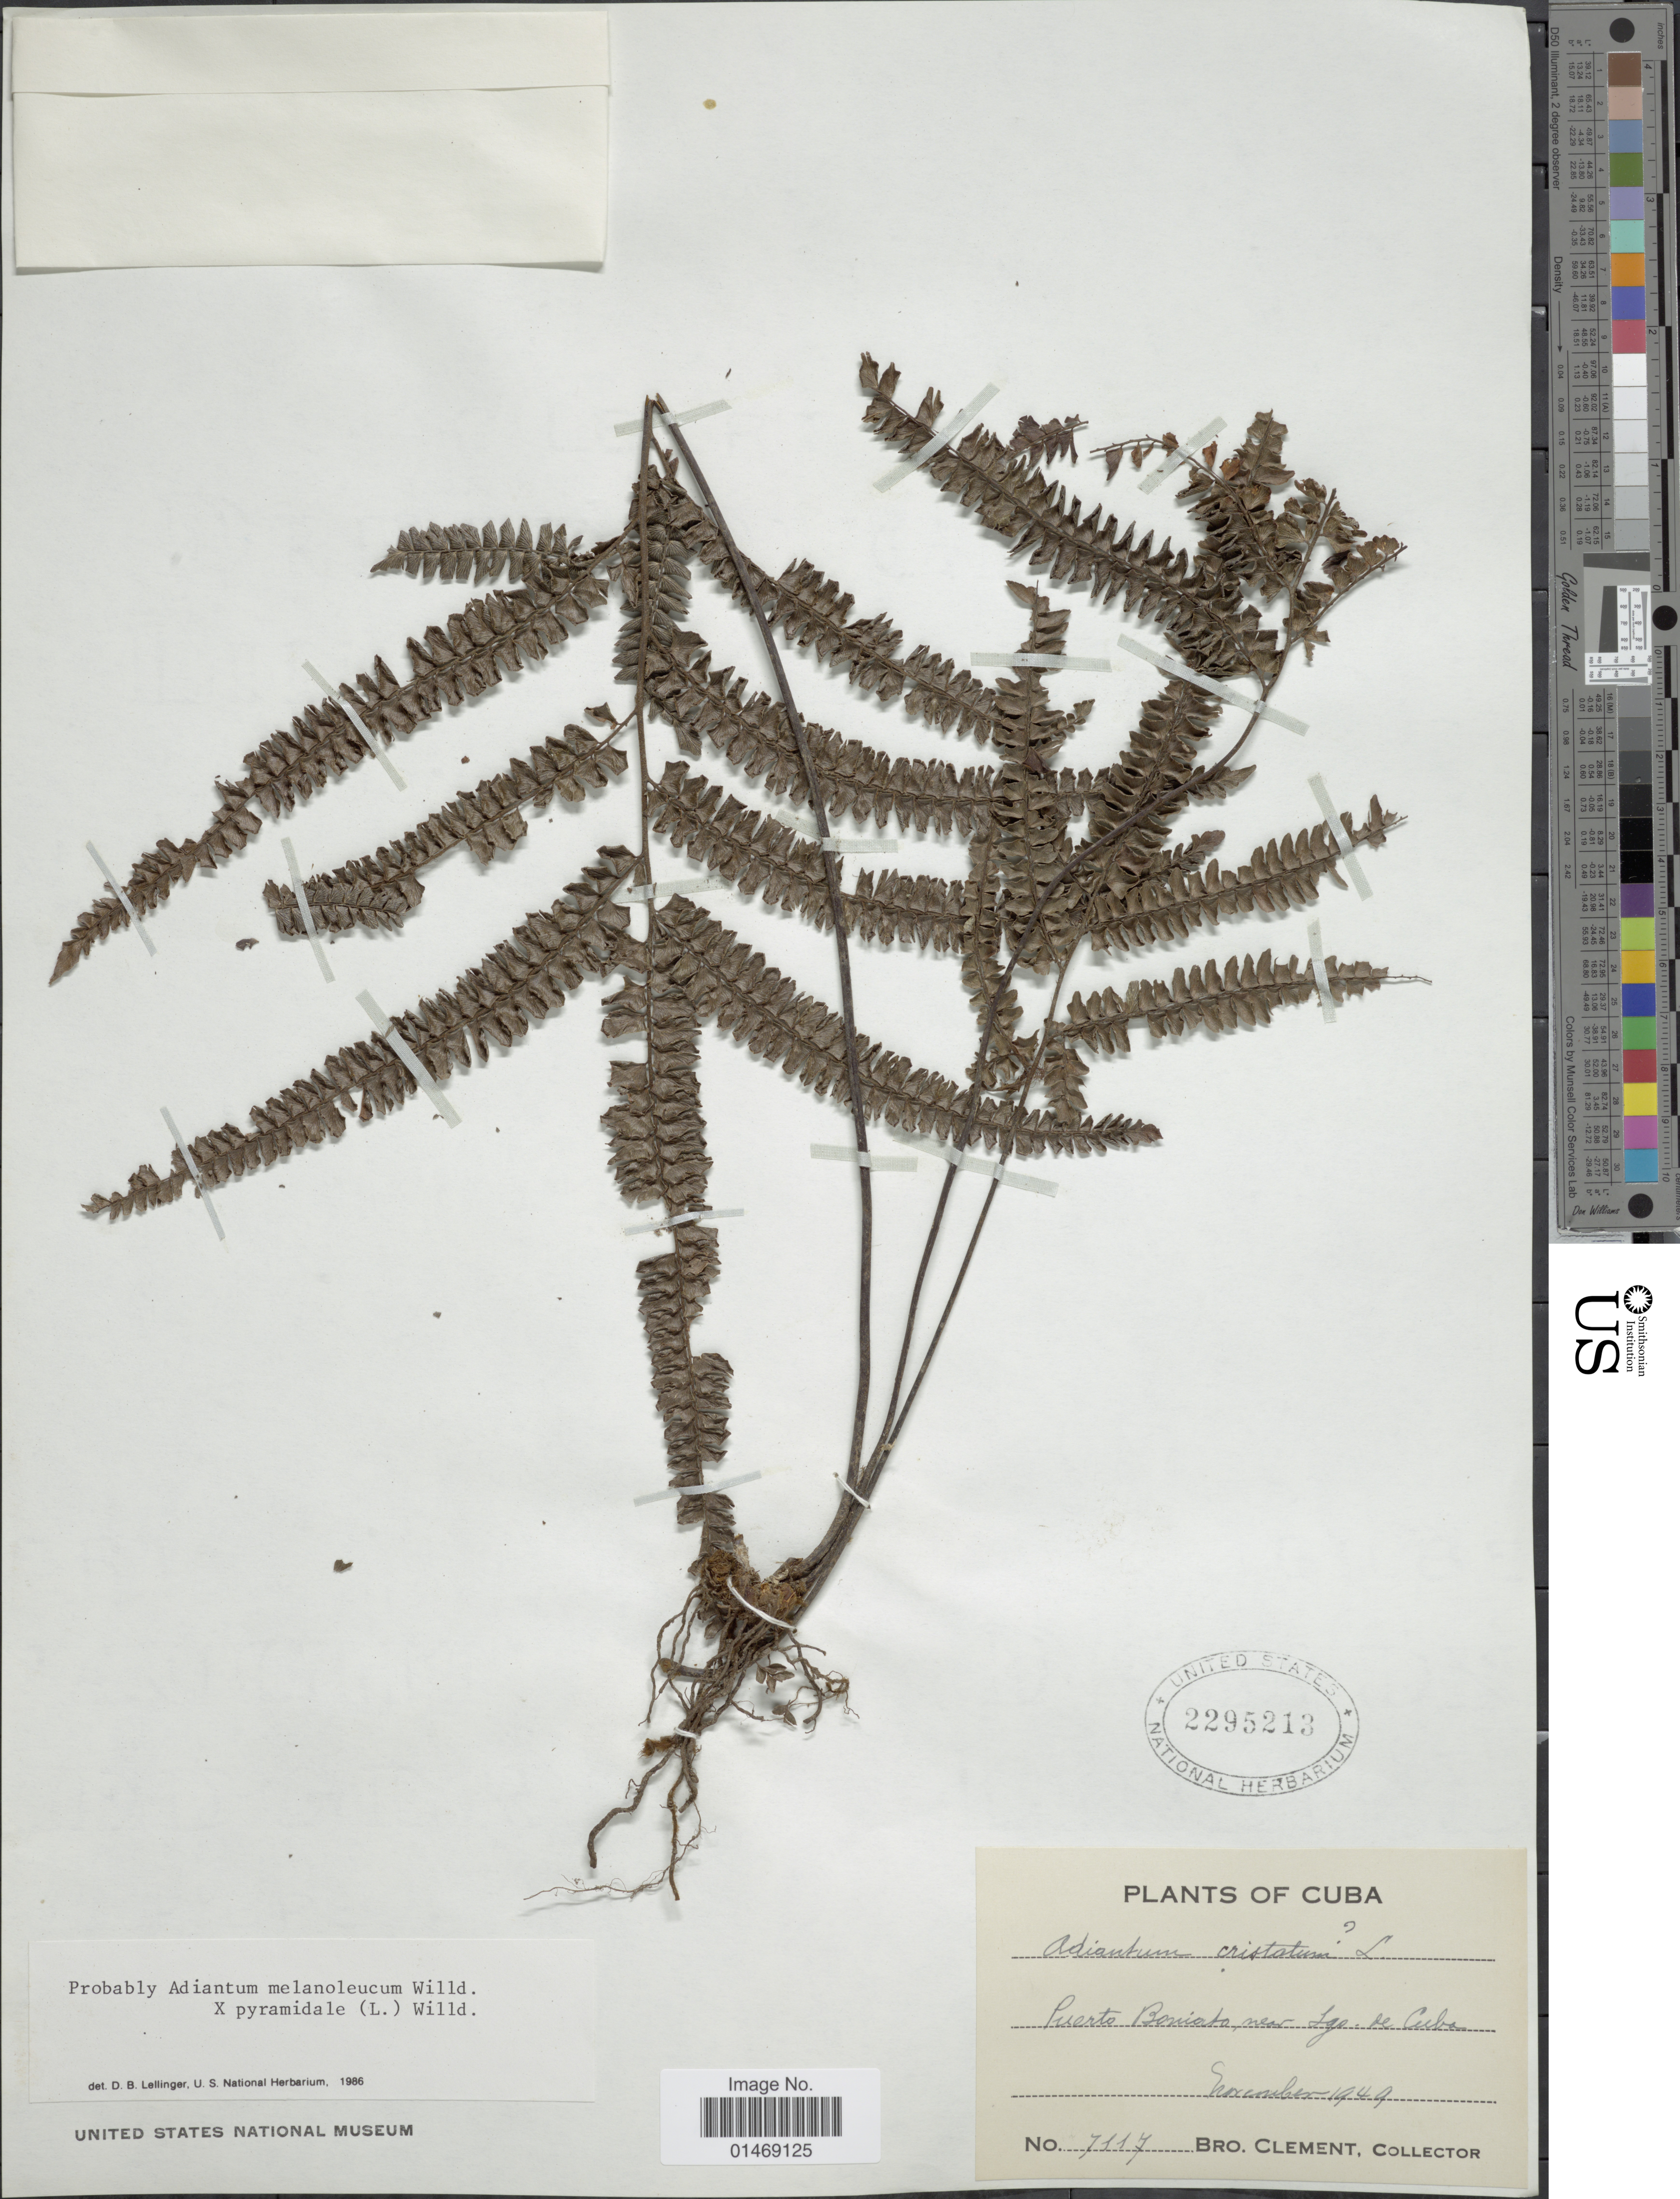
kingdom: Plantae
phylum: Tracheophyta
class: Polypodiopsida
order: Polypodiales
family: Pteridaceae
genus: Adiantum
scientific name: Adiantum melanoleucum x A. pyramidale (L.) Willd.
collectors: B. Clement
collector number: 7117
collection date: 1949-11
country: Cuba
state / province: Santiago de Cuba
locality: Puerto Boniato, near Sgo de Cuba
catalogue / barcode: US 2295213